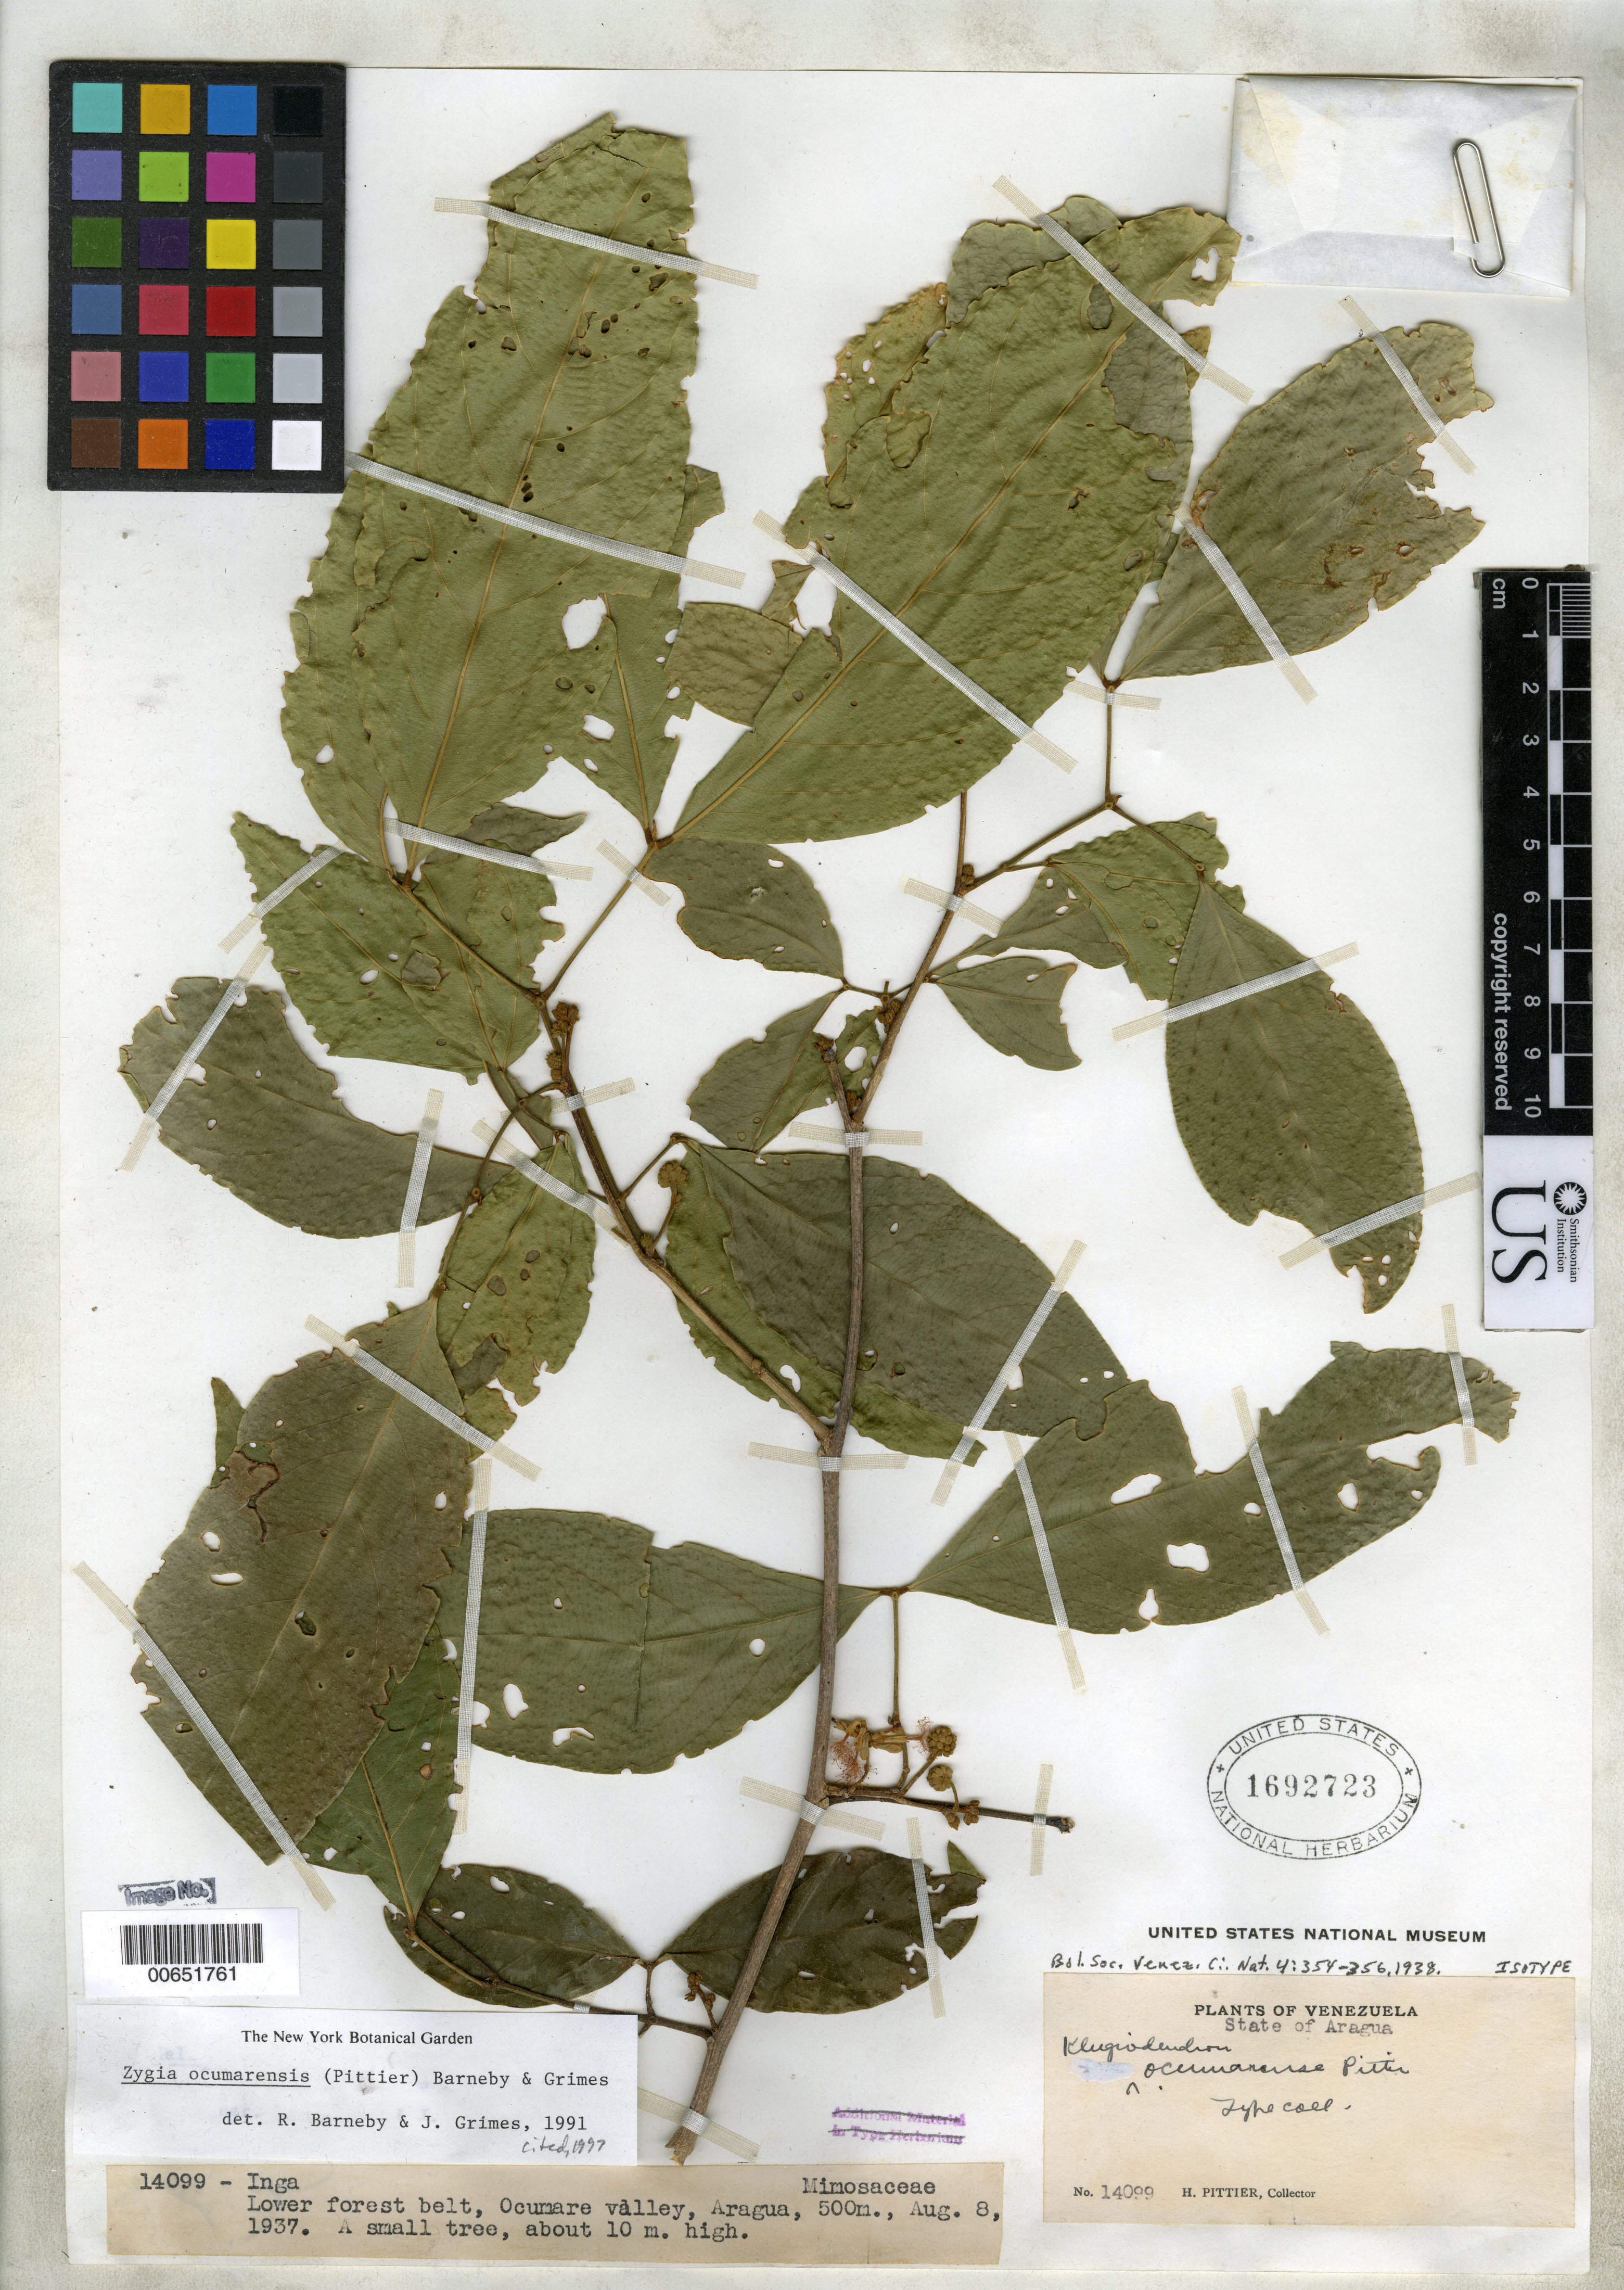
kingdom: Plantae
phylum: Tracheophyta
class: Magnoliopsida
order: Fabales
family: Fabaceae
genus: Klugiodendron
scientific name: Klugiodendron ocumarense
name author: Pittier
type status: Isotype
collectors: H. F. Pittier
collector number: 14099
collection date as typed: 08 Aug 1937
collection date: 1937-08-08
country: Venezuela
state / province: Aragua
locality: Lower forest belt, Ocumare valley.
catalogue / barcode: US 1692723